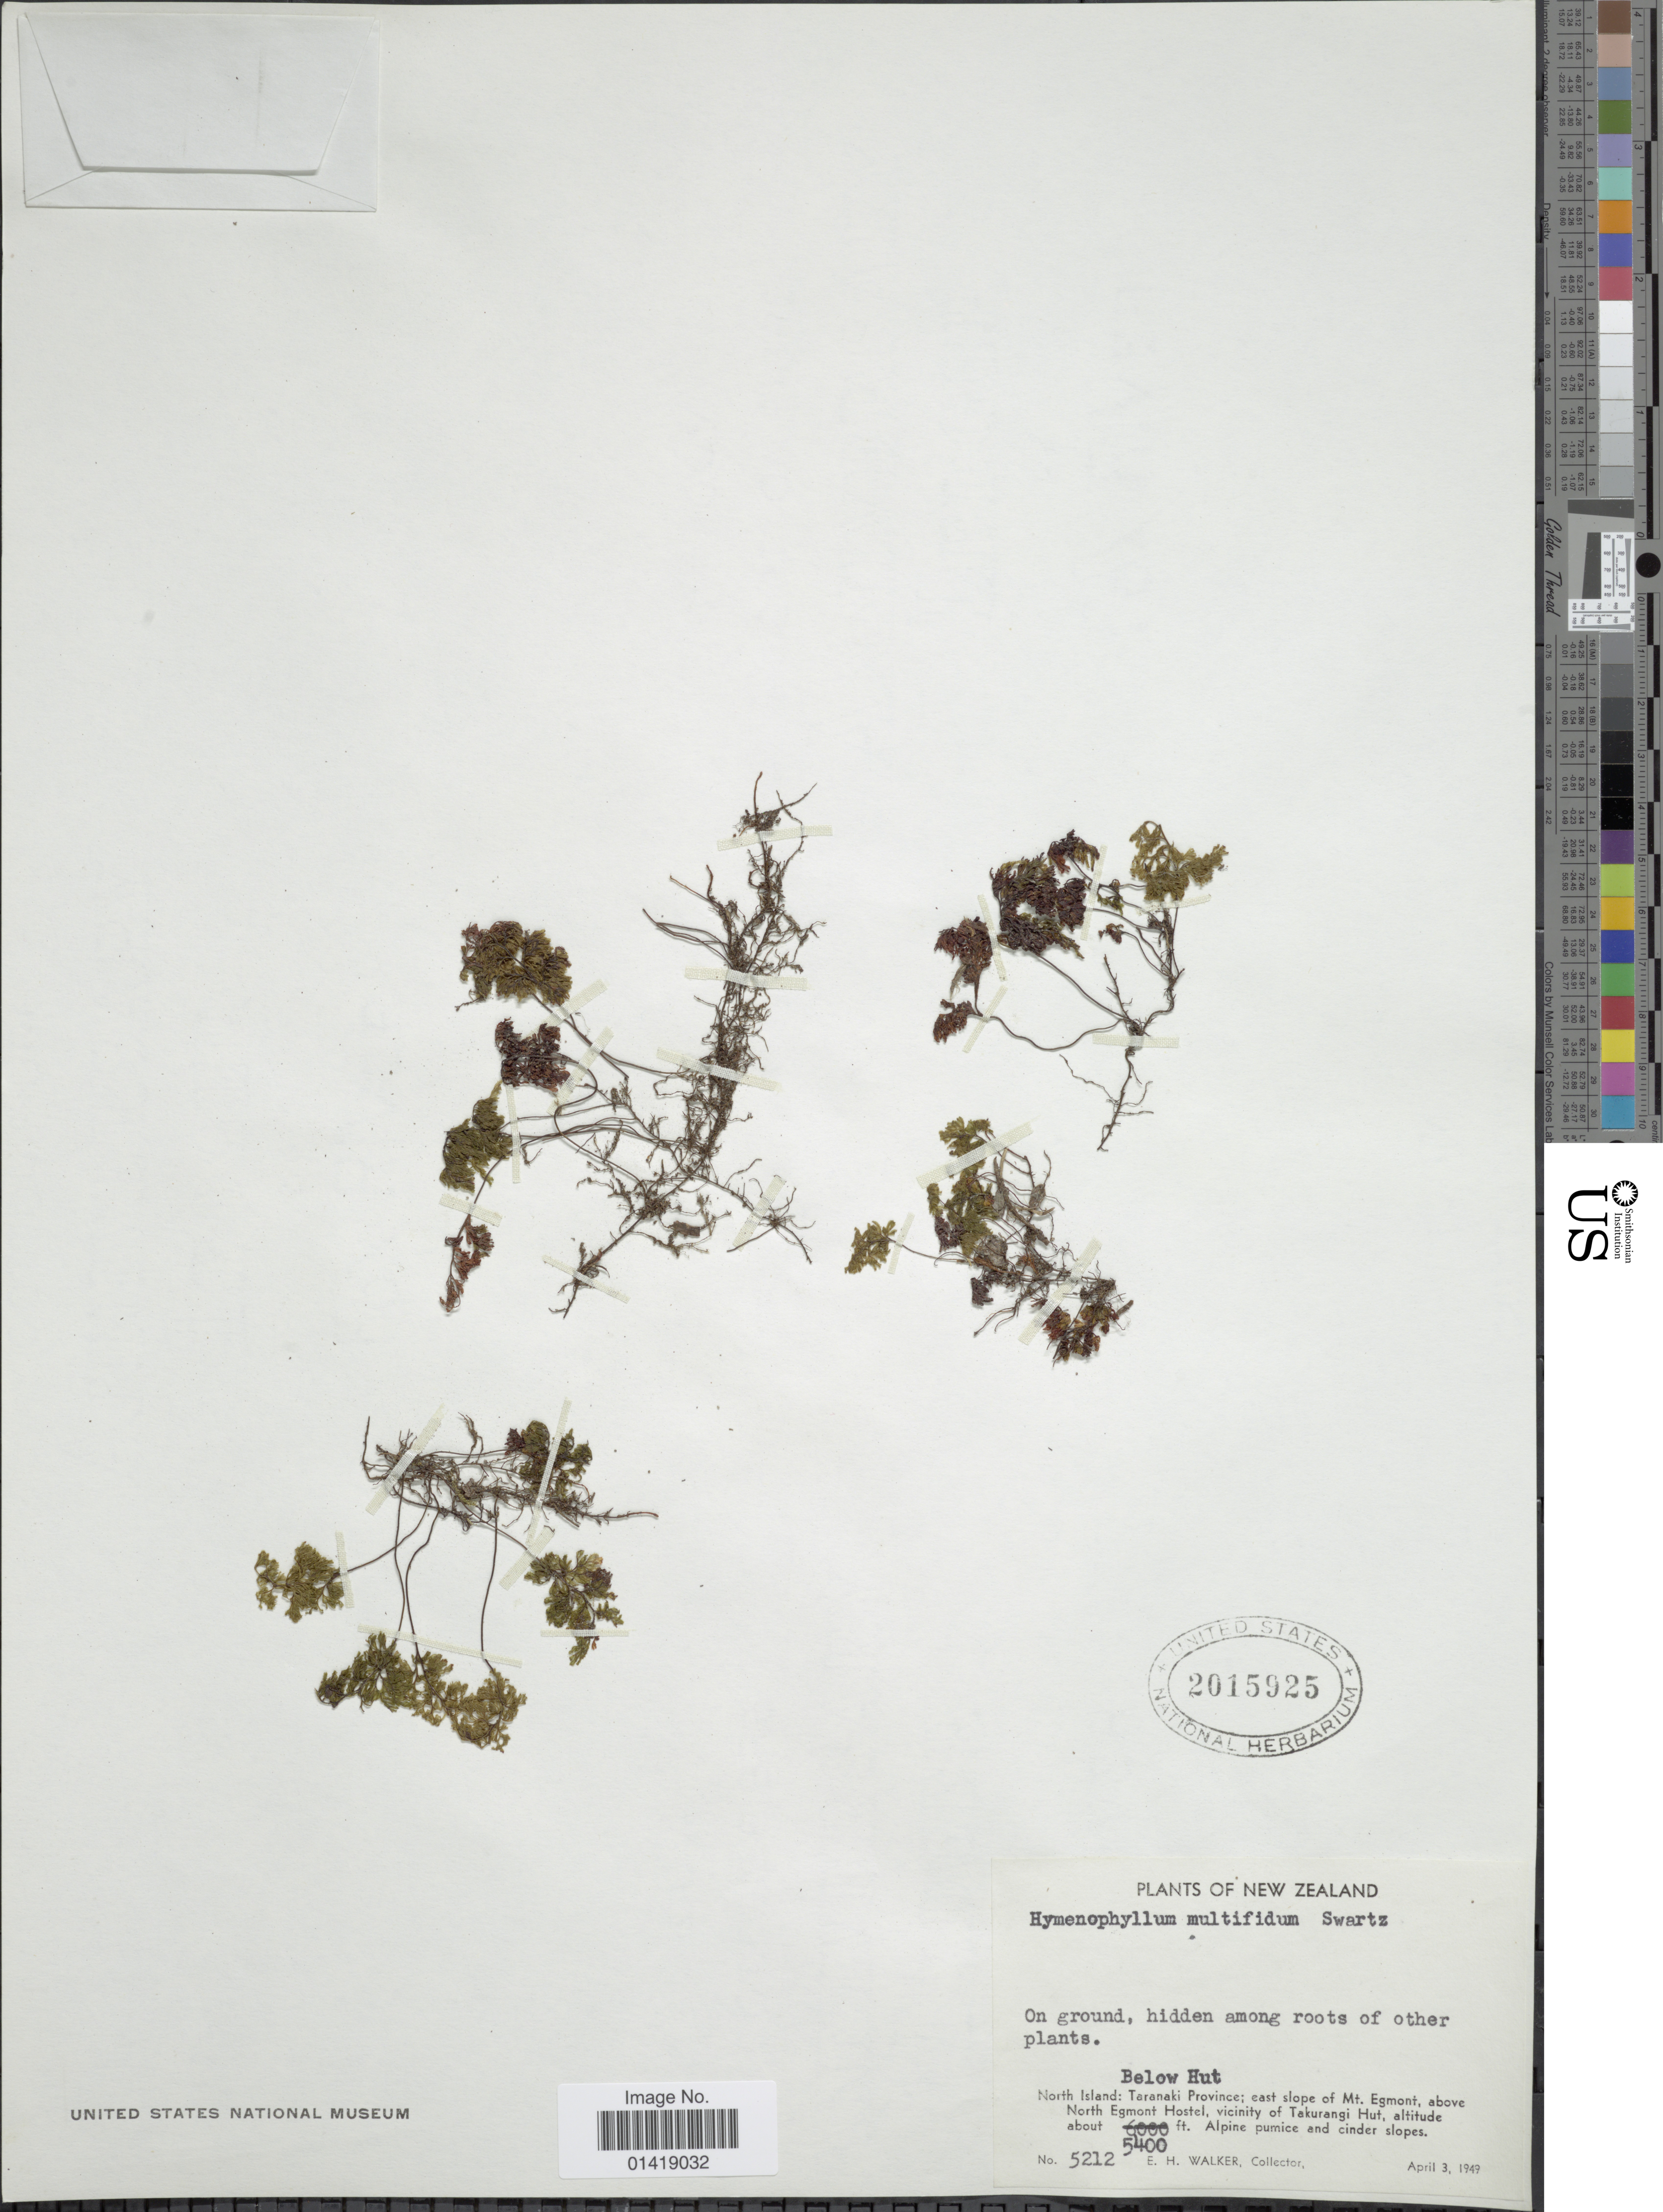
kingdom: Plantae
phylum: Tracheophyta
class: Polypodiopsida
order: Hymenophyllales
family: Hymenophyllaceae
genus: Hymenophyllum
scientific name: Hymenophyllum multifidum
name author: (G. Forst.) Sw.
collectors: E. H. Walker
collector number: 5212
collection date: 1949-04-03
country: New Zealand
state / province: Taranaki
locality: North island: Below Hut Taranaki province; east slope of mt. Egmont, above North Egmont Hostel vicinity of Takurangi Hut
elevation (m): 1646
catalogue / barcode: US 2015925